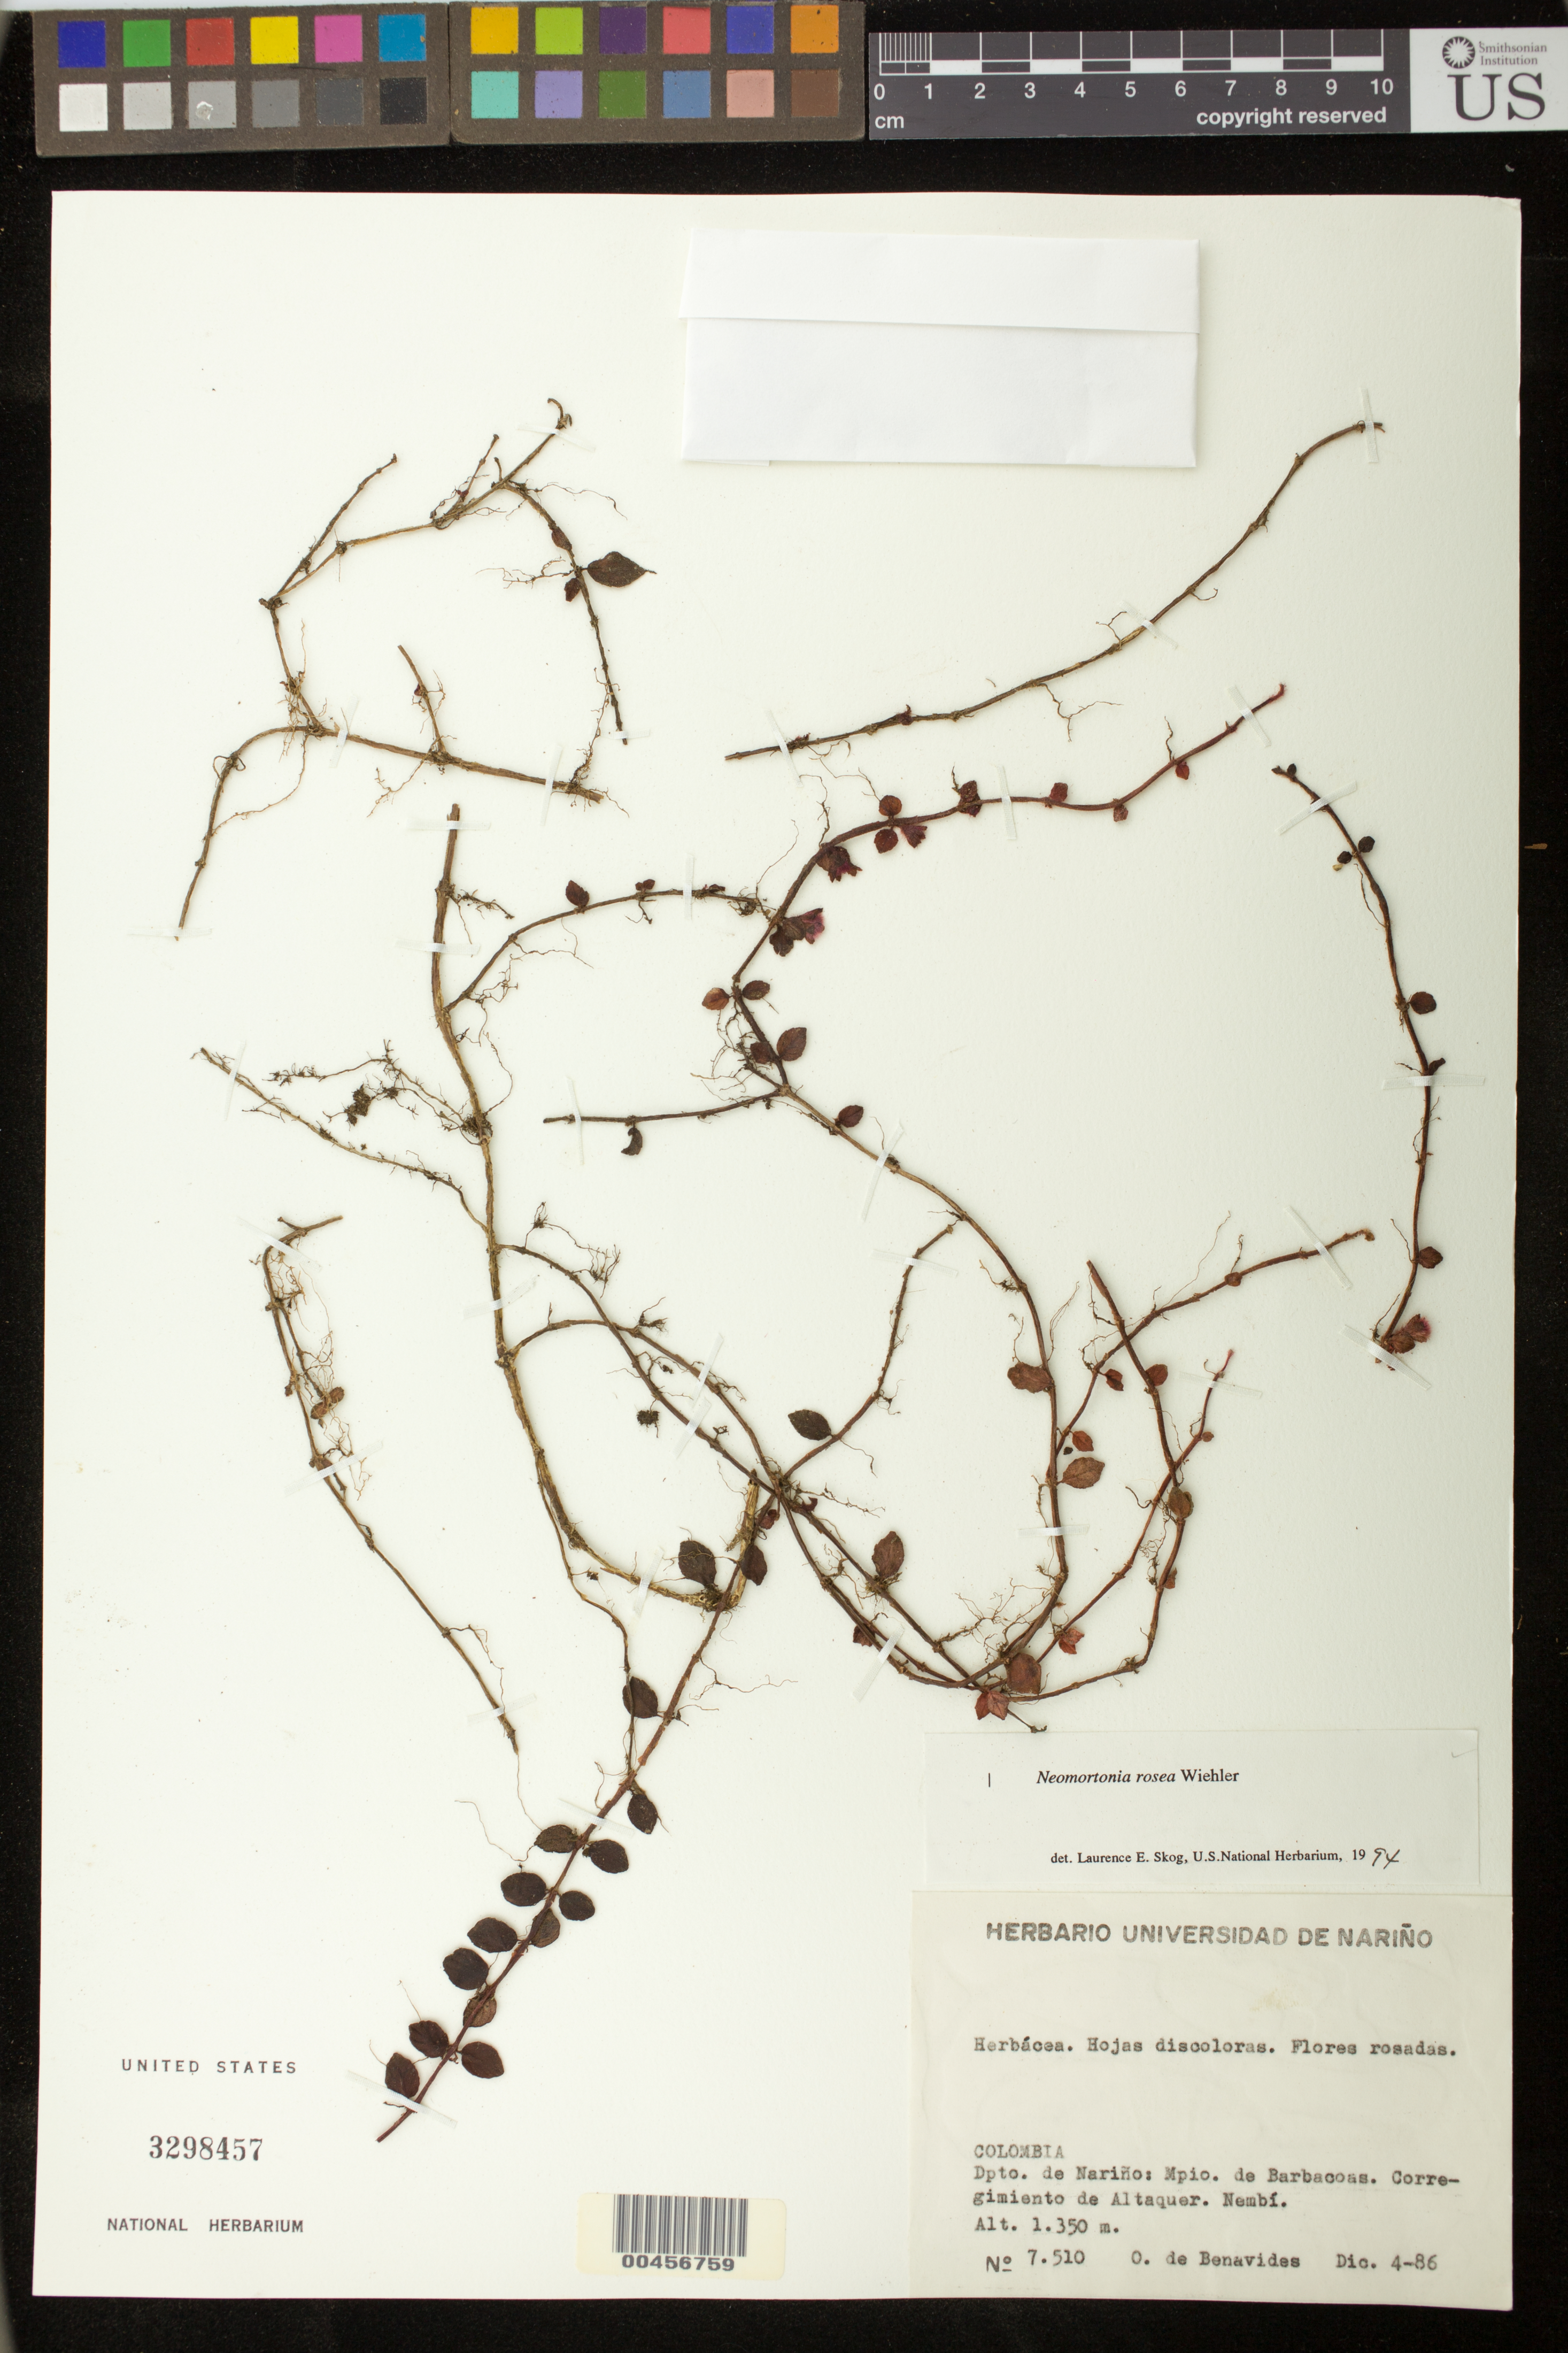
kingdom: Plantae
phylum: Tracheophyta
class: Magnoliopsida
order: Lamiales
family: Gesneriaceae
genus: Neomortonia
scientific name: Neomortonia rosea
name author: Wiehler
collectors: Olga S. de Benavides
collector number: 7510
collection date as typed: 04 Dec 1986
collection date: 1986-12-04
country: Colombia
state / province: Nariño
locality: Barbacoas, corregimiento de Altaquer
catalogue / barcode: US 3298457